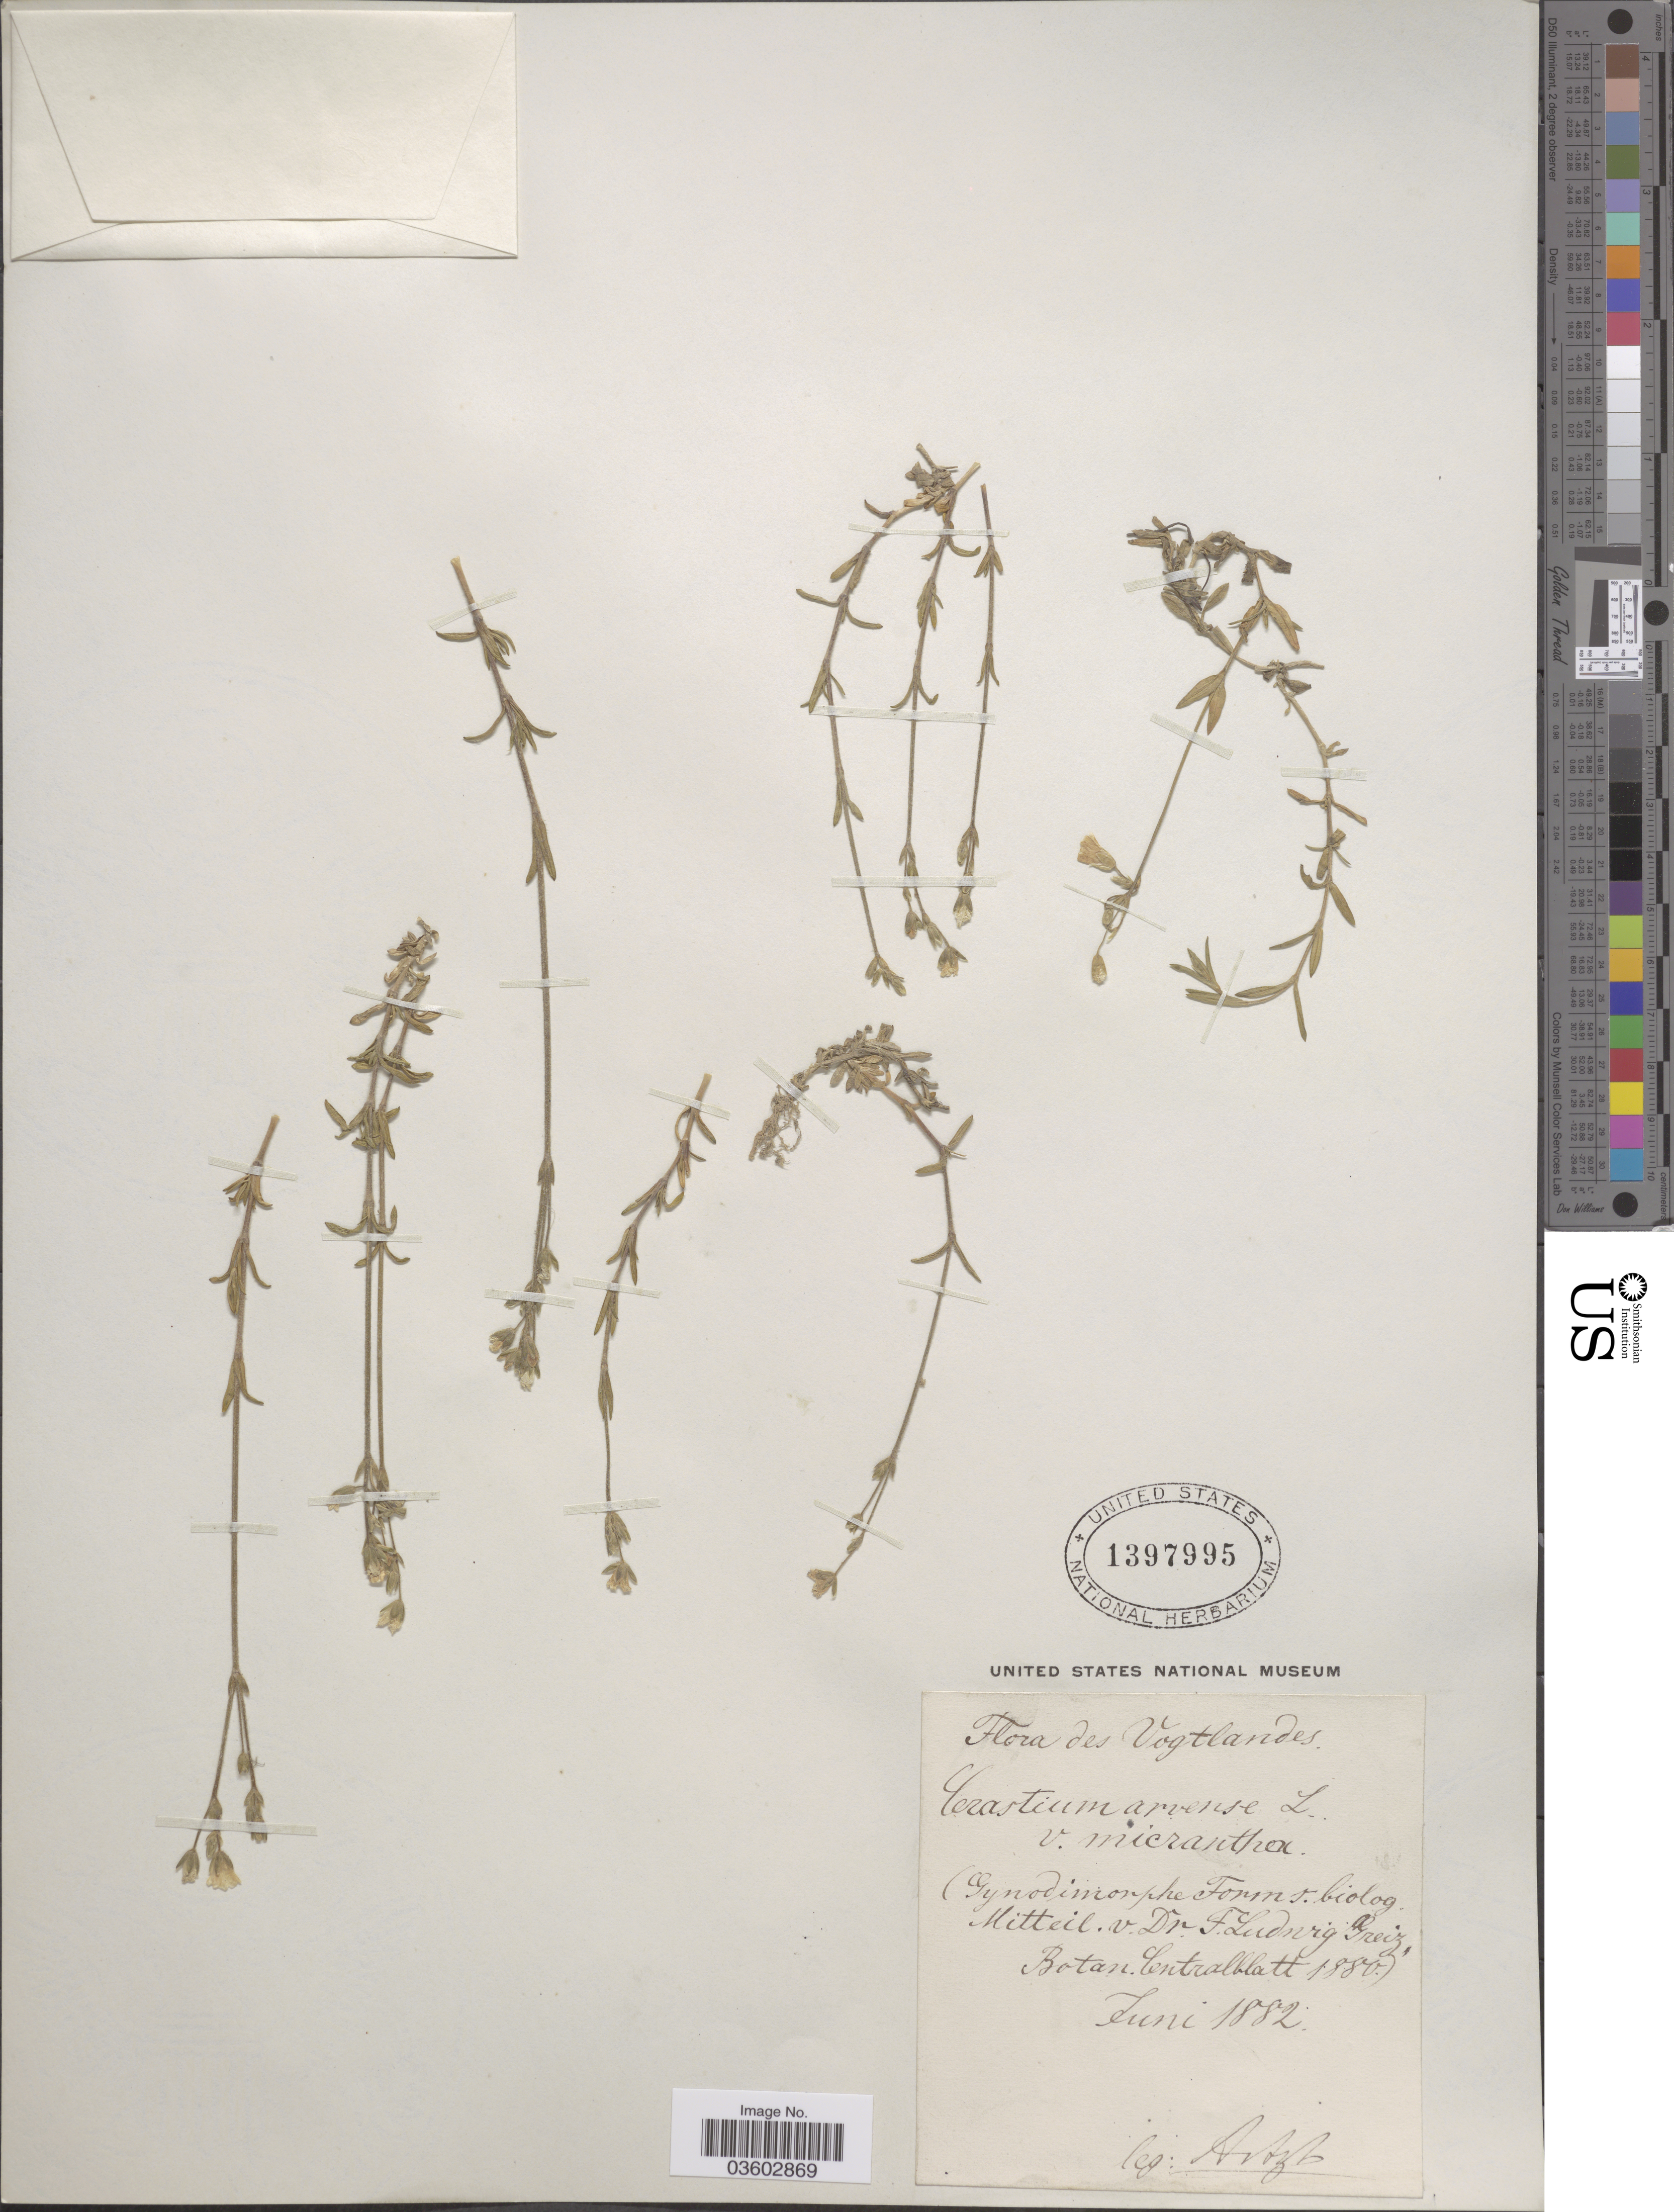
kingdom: Plantae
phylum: Tracheophyta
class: Magnoliopsida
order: Caryophyllales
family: Caryophyllaceae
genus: Cerastium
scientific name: Cerastium arvense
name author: L.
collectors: -. Artzb.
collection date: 1882-06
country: Germany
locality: Vogtlandes. Botan. Centralblatt [unsure placement].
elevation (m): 573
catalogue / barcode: US 1397995